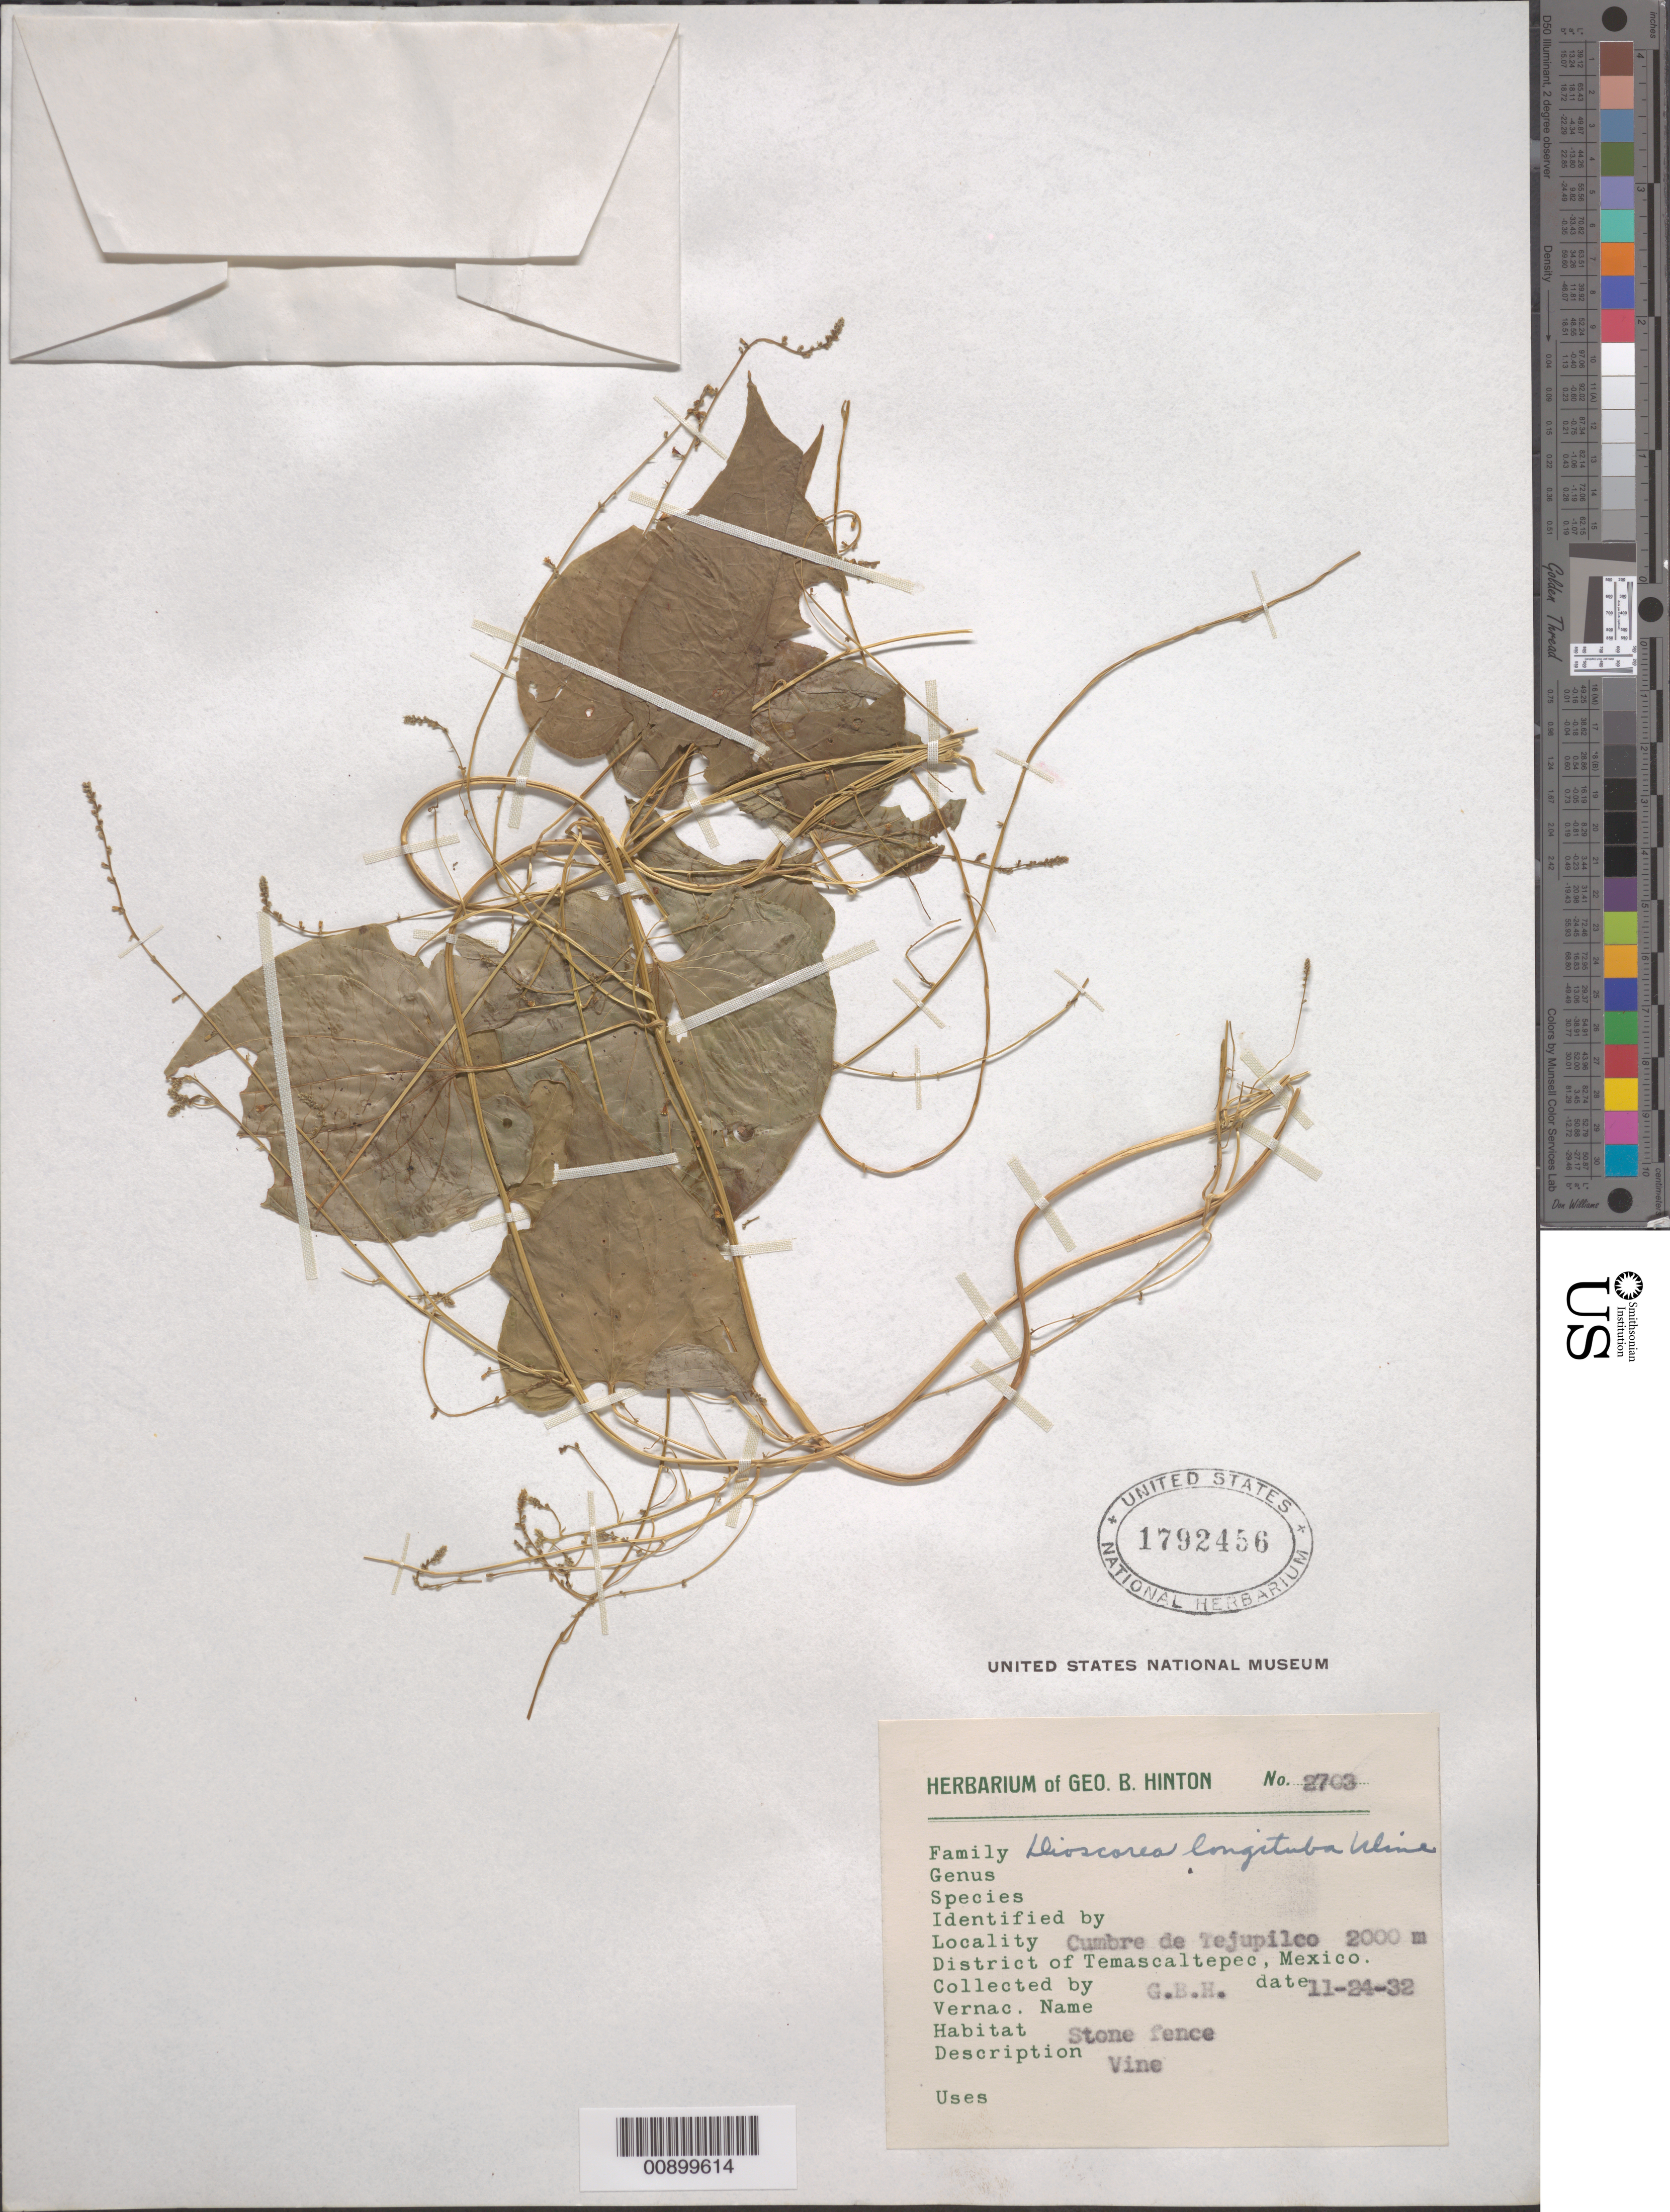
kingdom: Plantae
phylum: Tracheophyta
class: Liliopsida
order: Dioscoreales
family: Dioscoreaceae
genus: Dioscorea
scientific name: Dioscorea longituba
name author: Uline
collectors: G. B. Hinton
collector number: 2703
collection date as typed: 24 Nov 1932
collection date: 1932-11-24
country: Mexico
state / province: México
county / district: Temascaltepec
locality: Cumbre de Tejupilco, District of Temascaltepec, State of México.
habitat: Stone fence.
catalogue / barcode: US 1792456